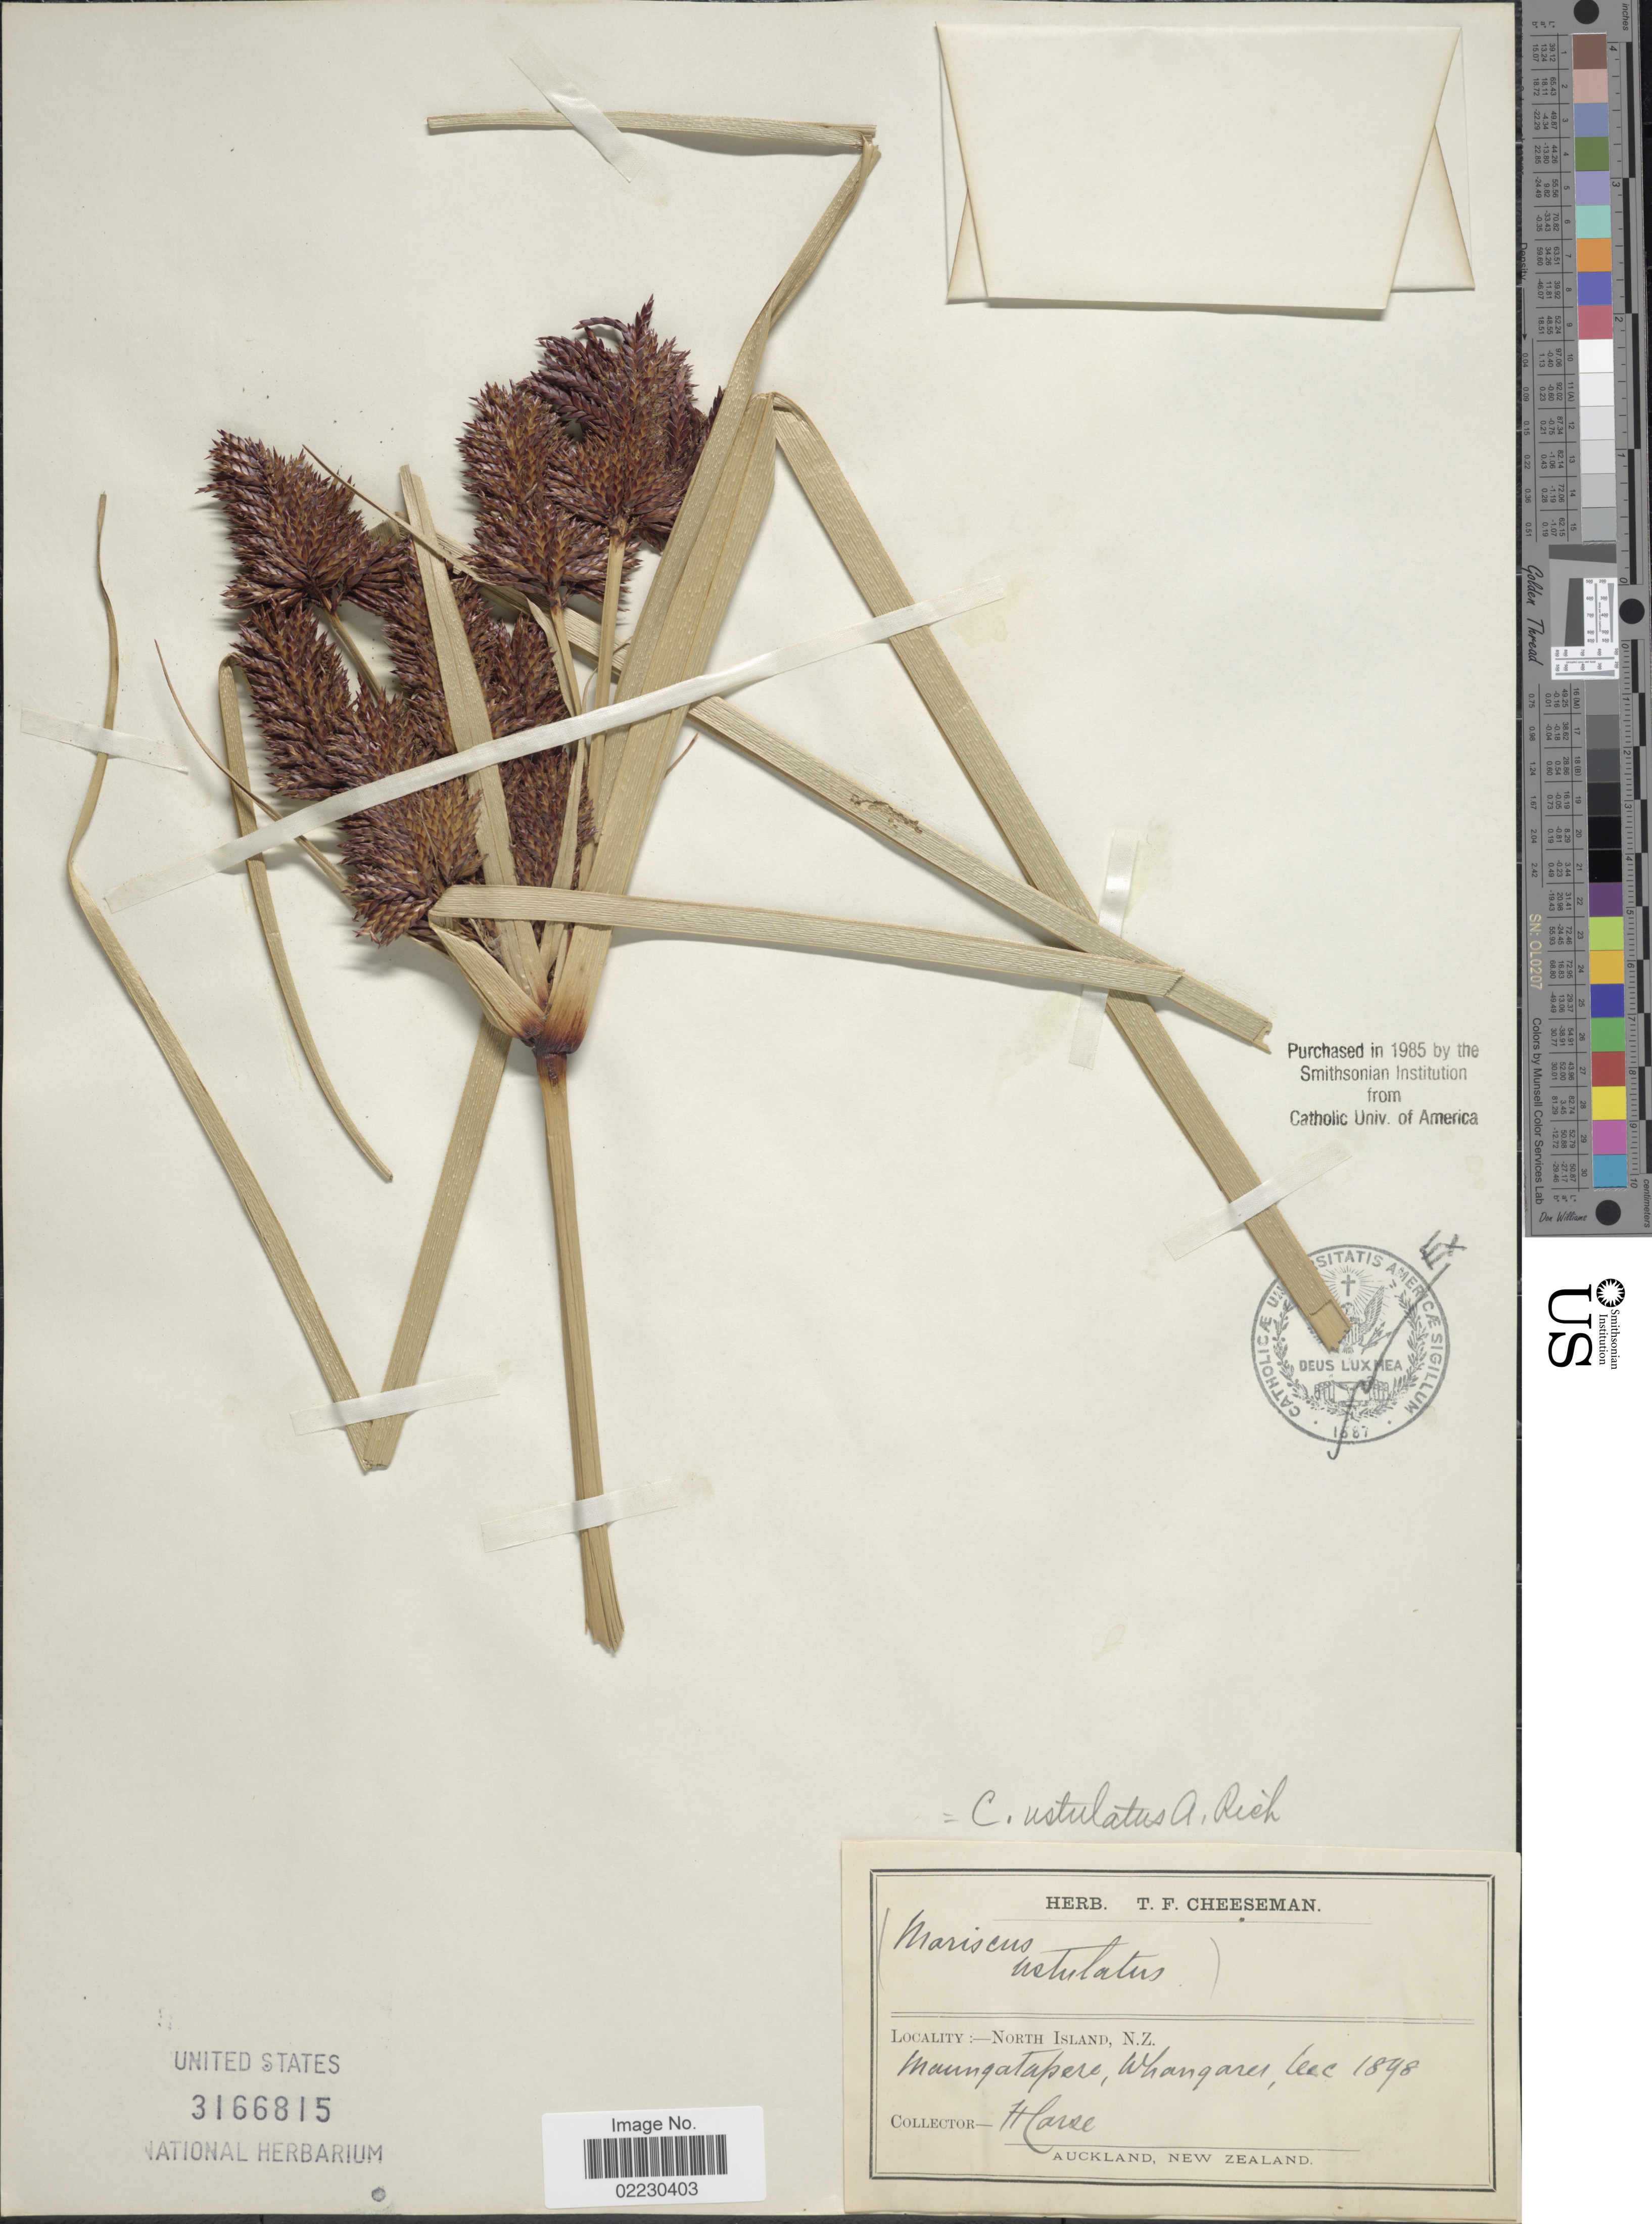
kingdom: Plantae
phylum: Tracheophyta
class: Liliopsida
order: Poales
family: Cyperaceae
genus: Cyperus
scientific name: Cyperus ustulatus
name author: A. Rich.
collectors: H. Carse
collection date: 1898-12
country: New Zealand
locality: North Island. Maungatapere, Whangarei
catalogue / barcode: US 3166815